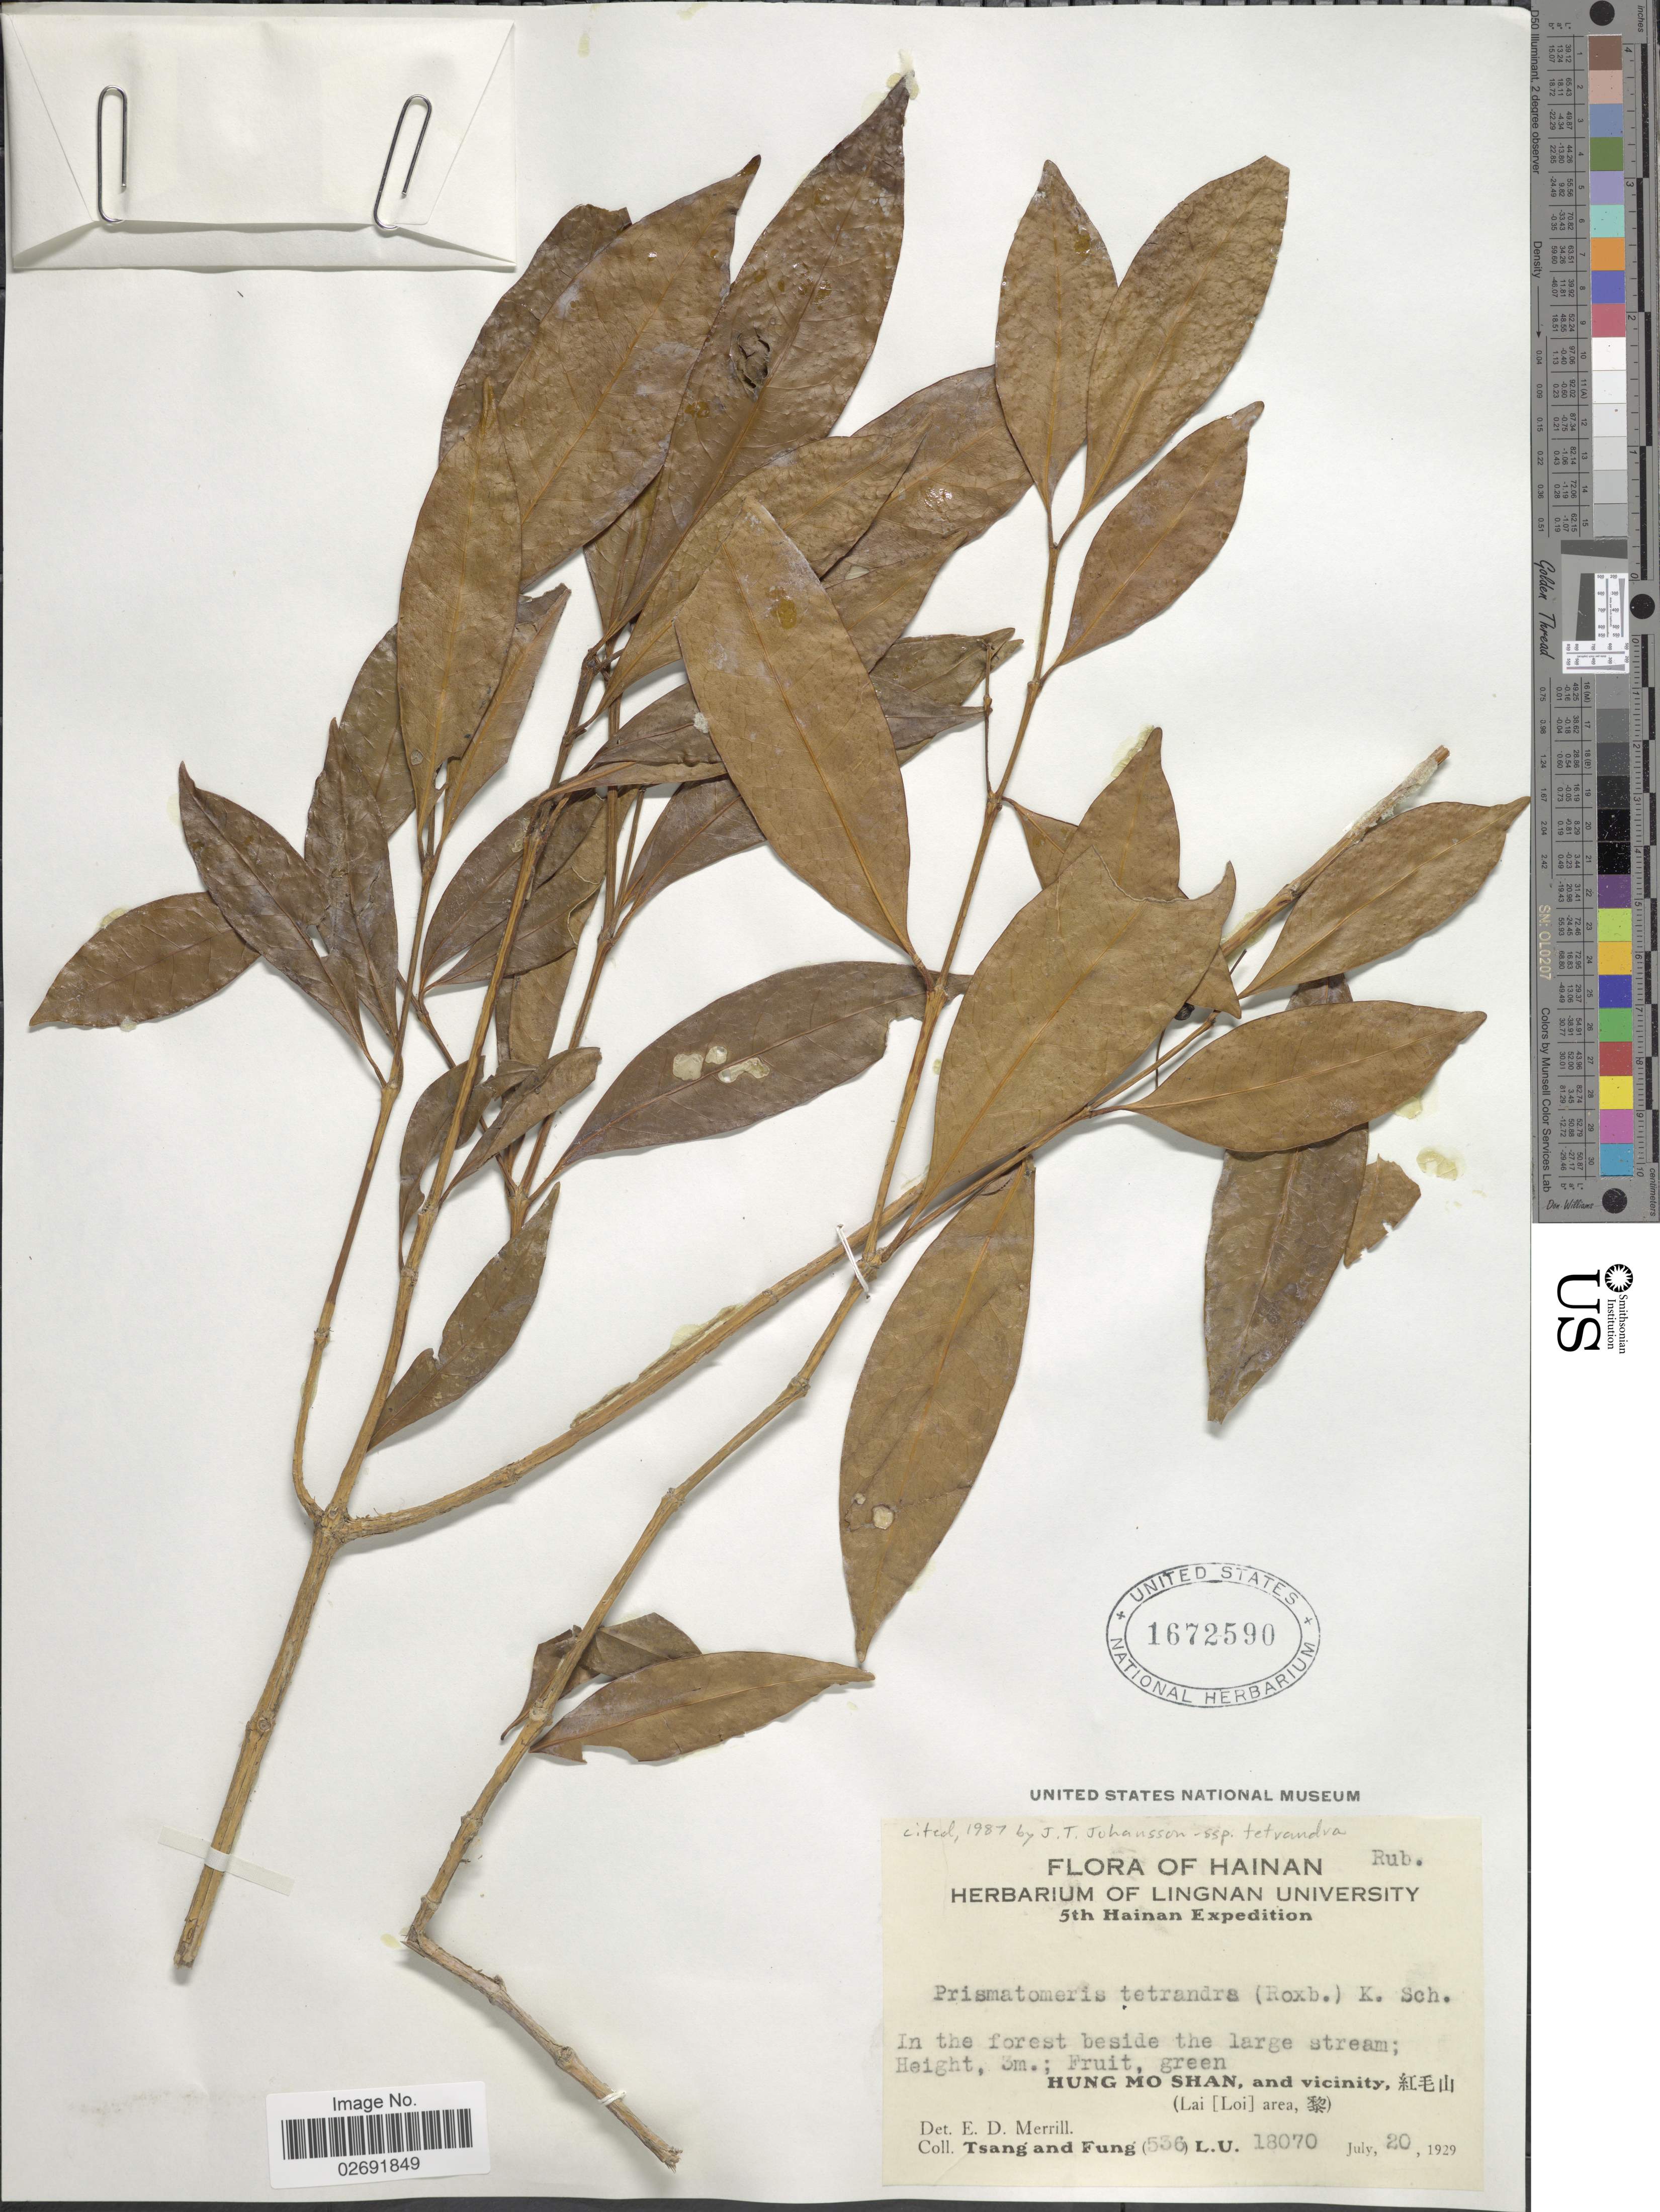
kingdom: Plantae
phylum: Tracheophyta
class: Magnoliopsida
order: Gentianales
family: Rubiaceae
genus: Prismatomeris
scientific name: Prismatomeris tetrandra subsp. tetrandra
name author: (Roxb.) K. Schum.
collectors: -. T'sang & Fung, --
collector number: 536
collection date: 1929-07-20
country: China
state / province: Hainan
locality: In the forest beside the large stream; Hung Mo Shan, and vicinity, (Lai [Loi] area)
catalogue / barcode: US 1672590